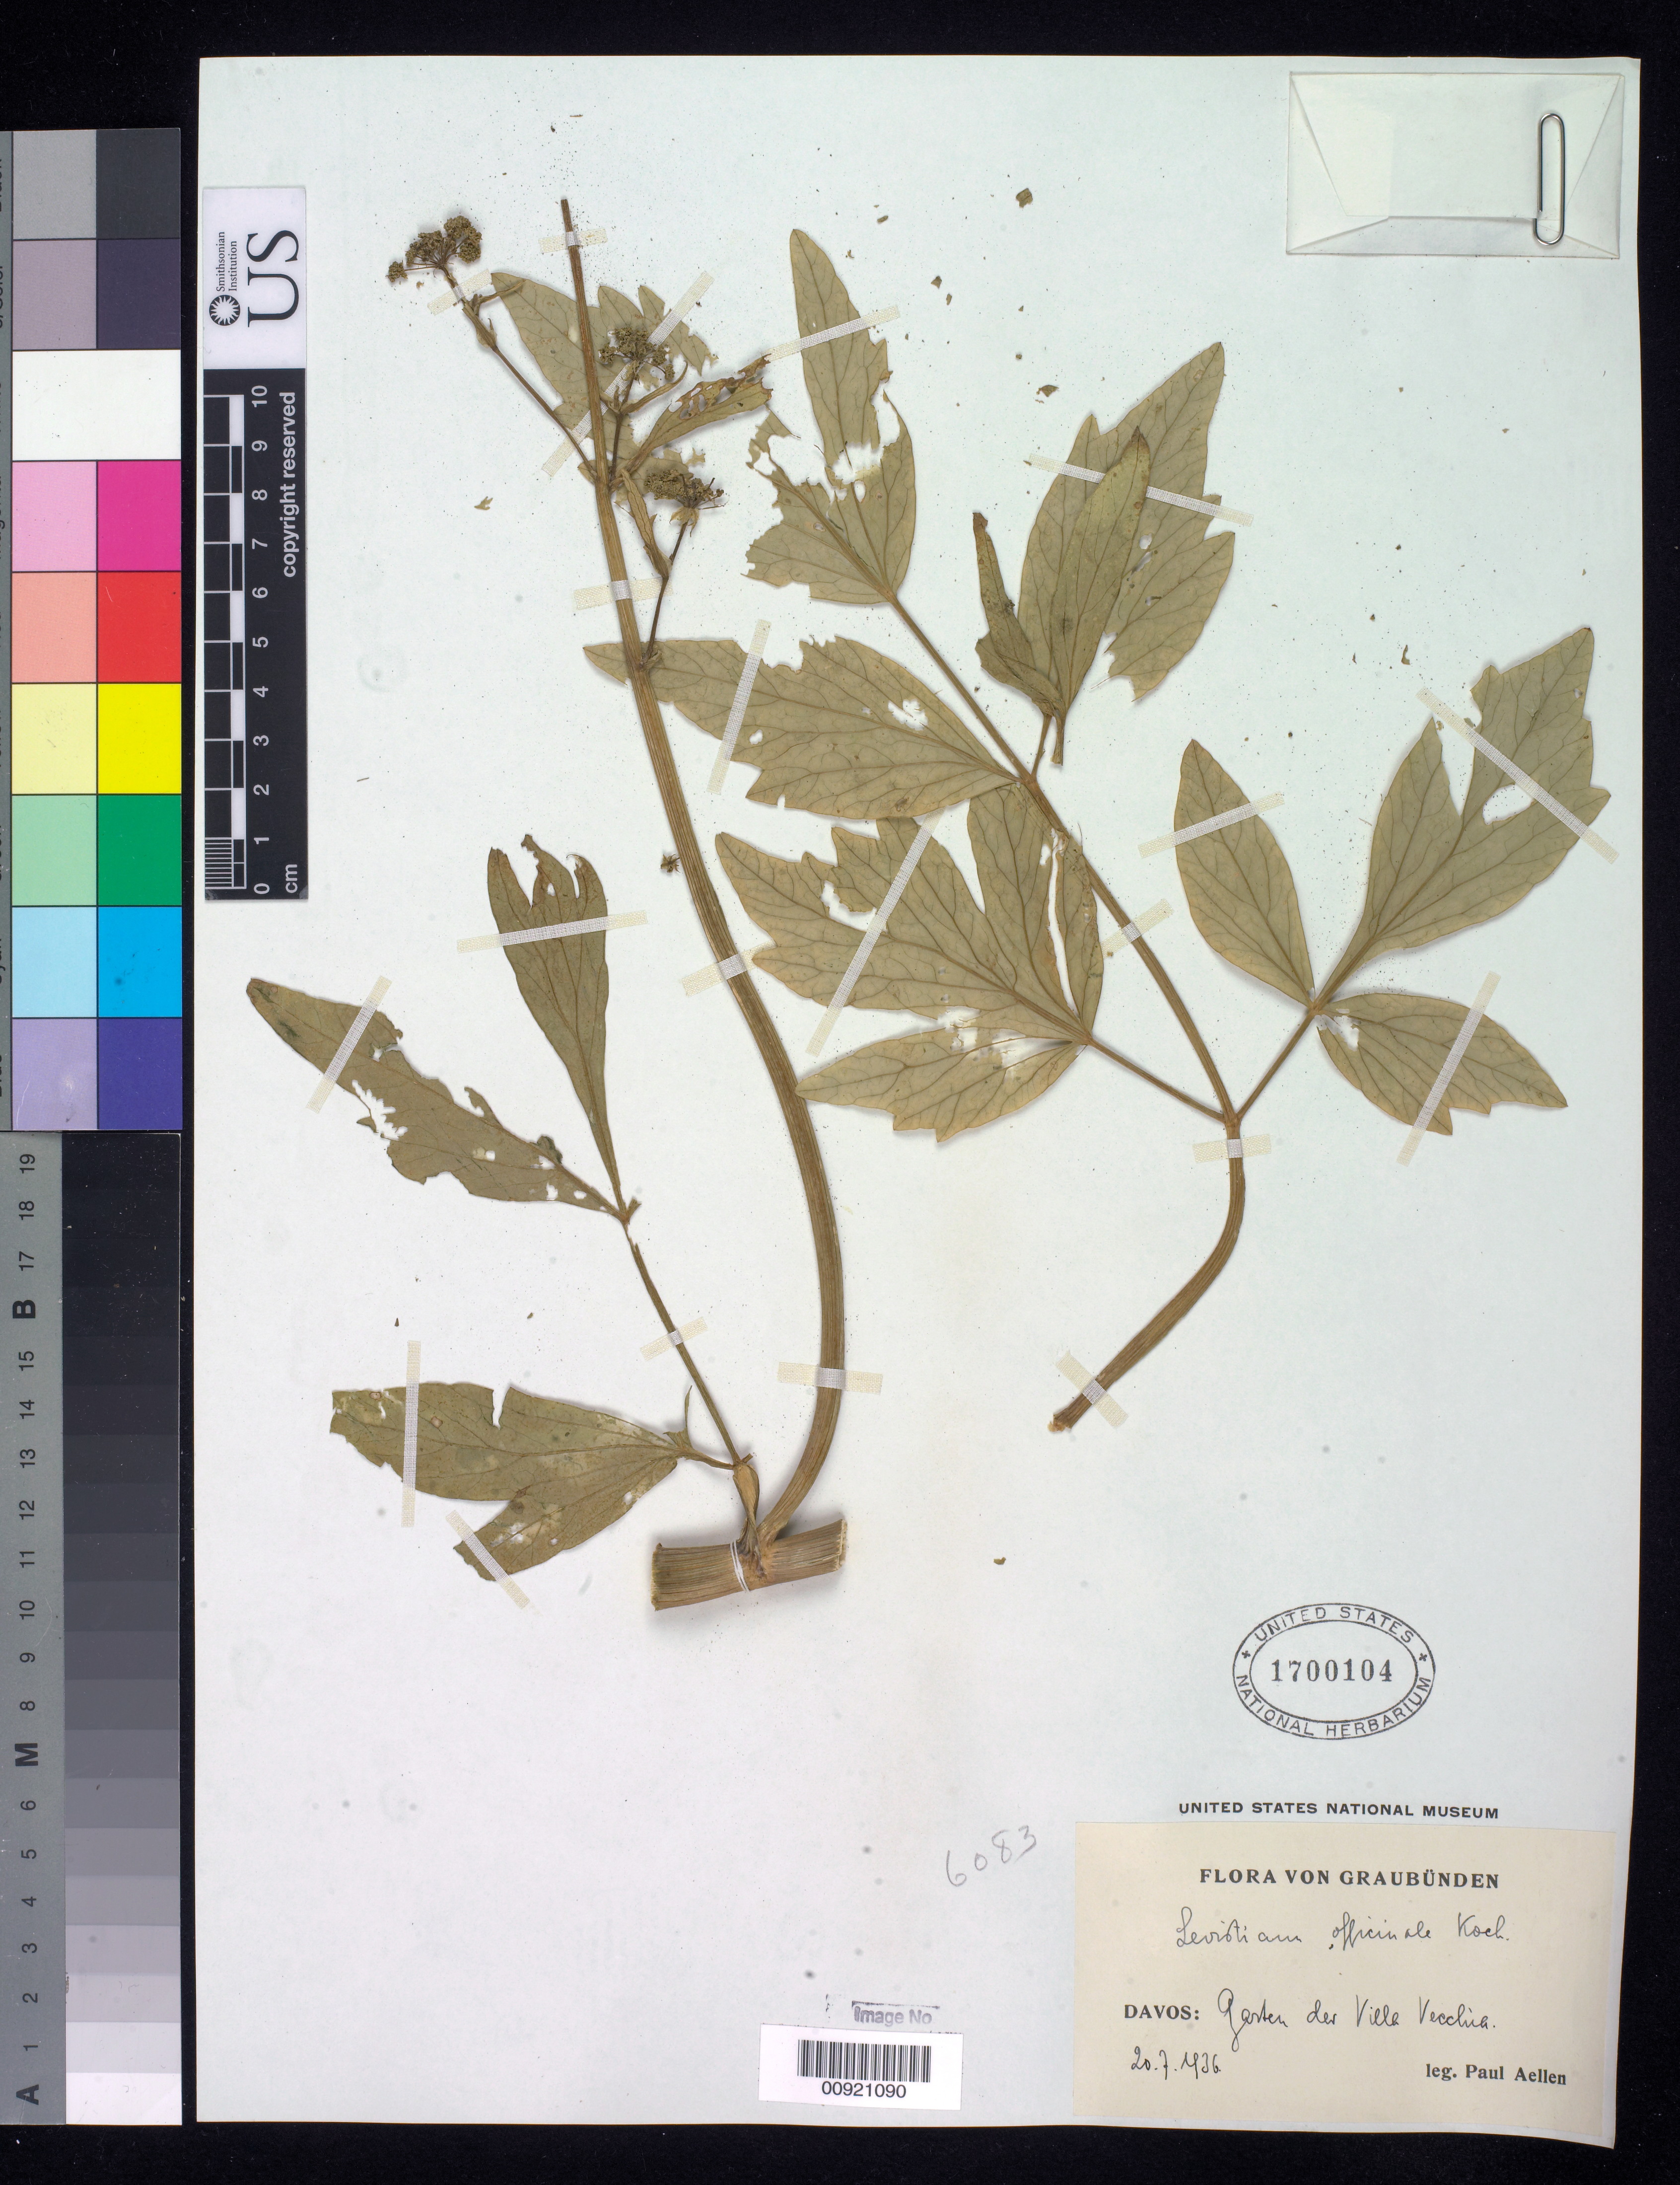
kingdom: Plantae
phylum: Tracheophyta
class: Magnoliopsida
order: Apiales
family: Apiaceae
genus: Levisticum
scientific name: Levisticum officinale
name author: W.D.J. Koch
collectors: P. Aellen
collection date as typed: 20 Jul 1936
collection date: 1936-07-20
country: Switzerland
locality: Graubunden, Davos: [ ] des ville Veccli[u]a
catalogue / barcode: US 1700104